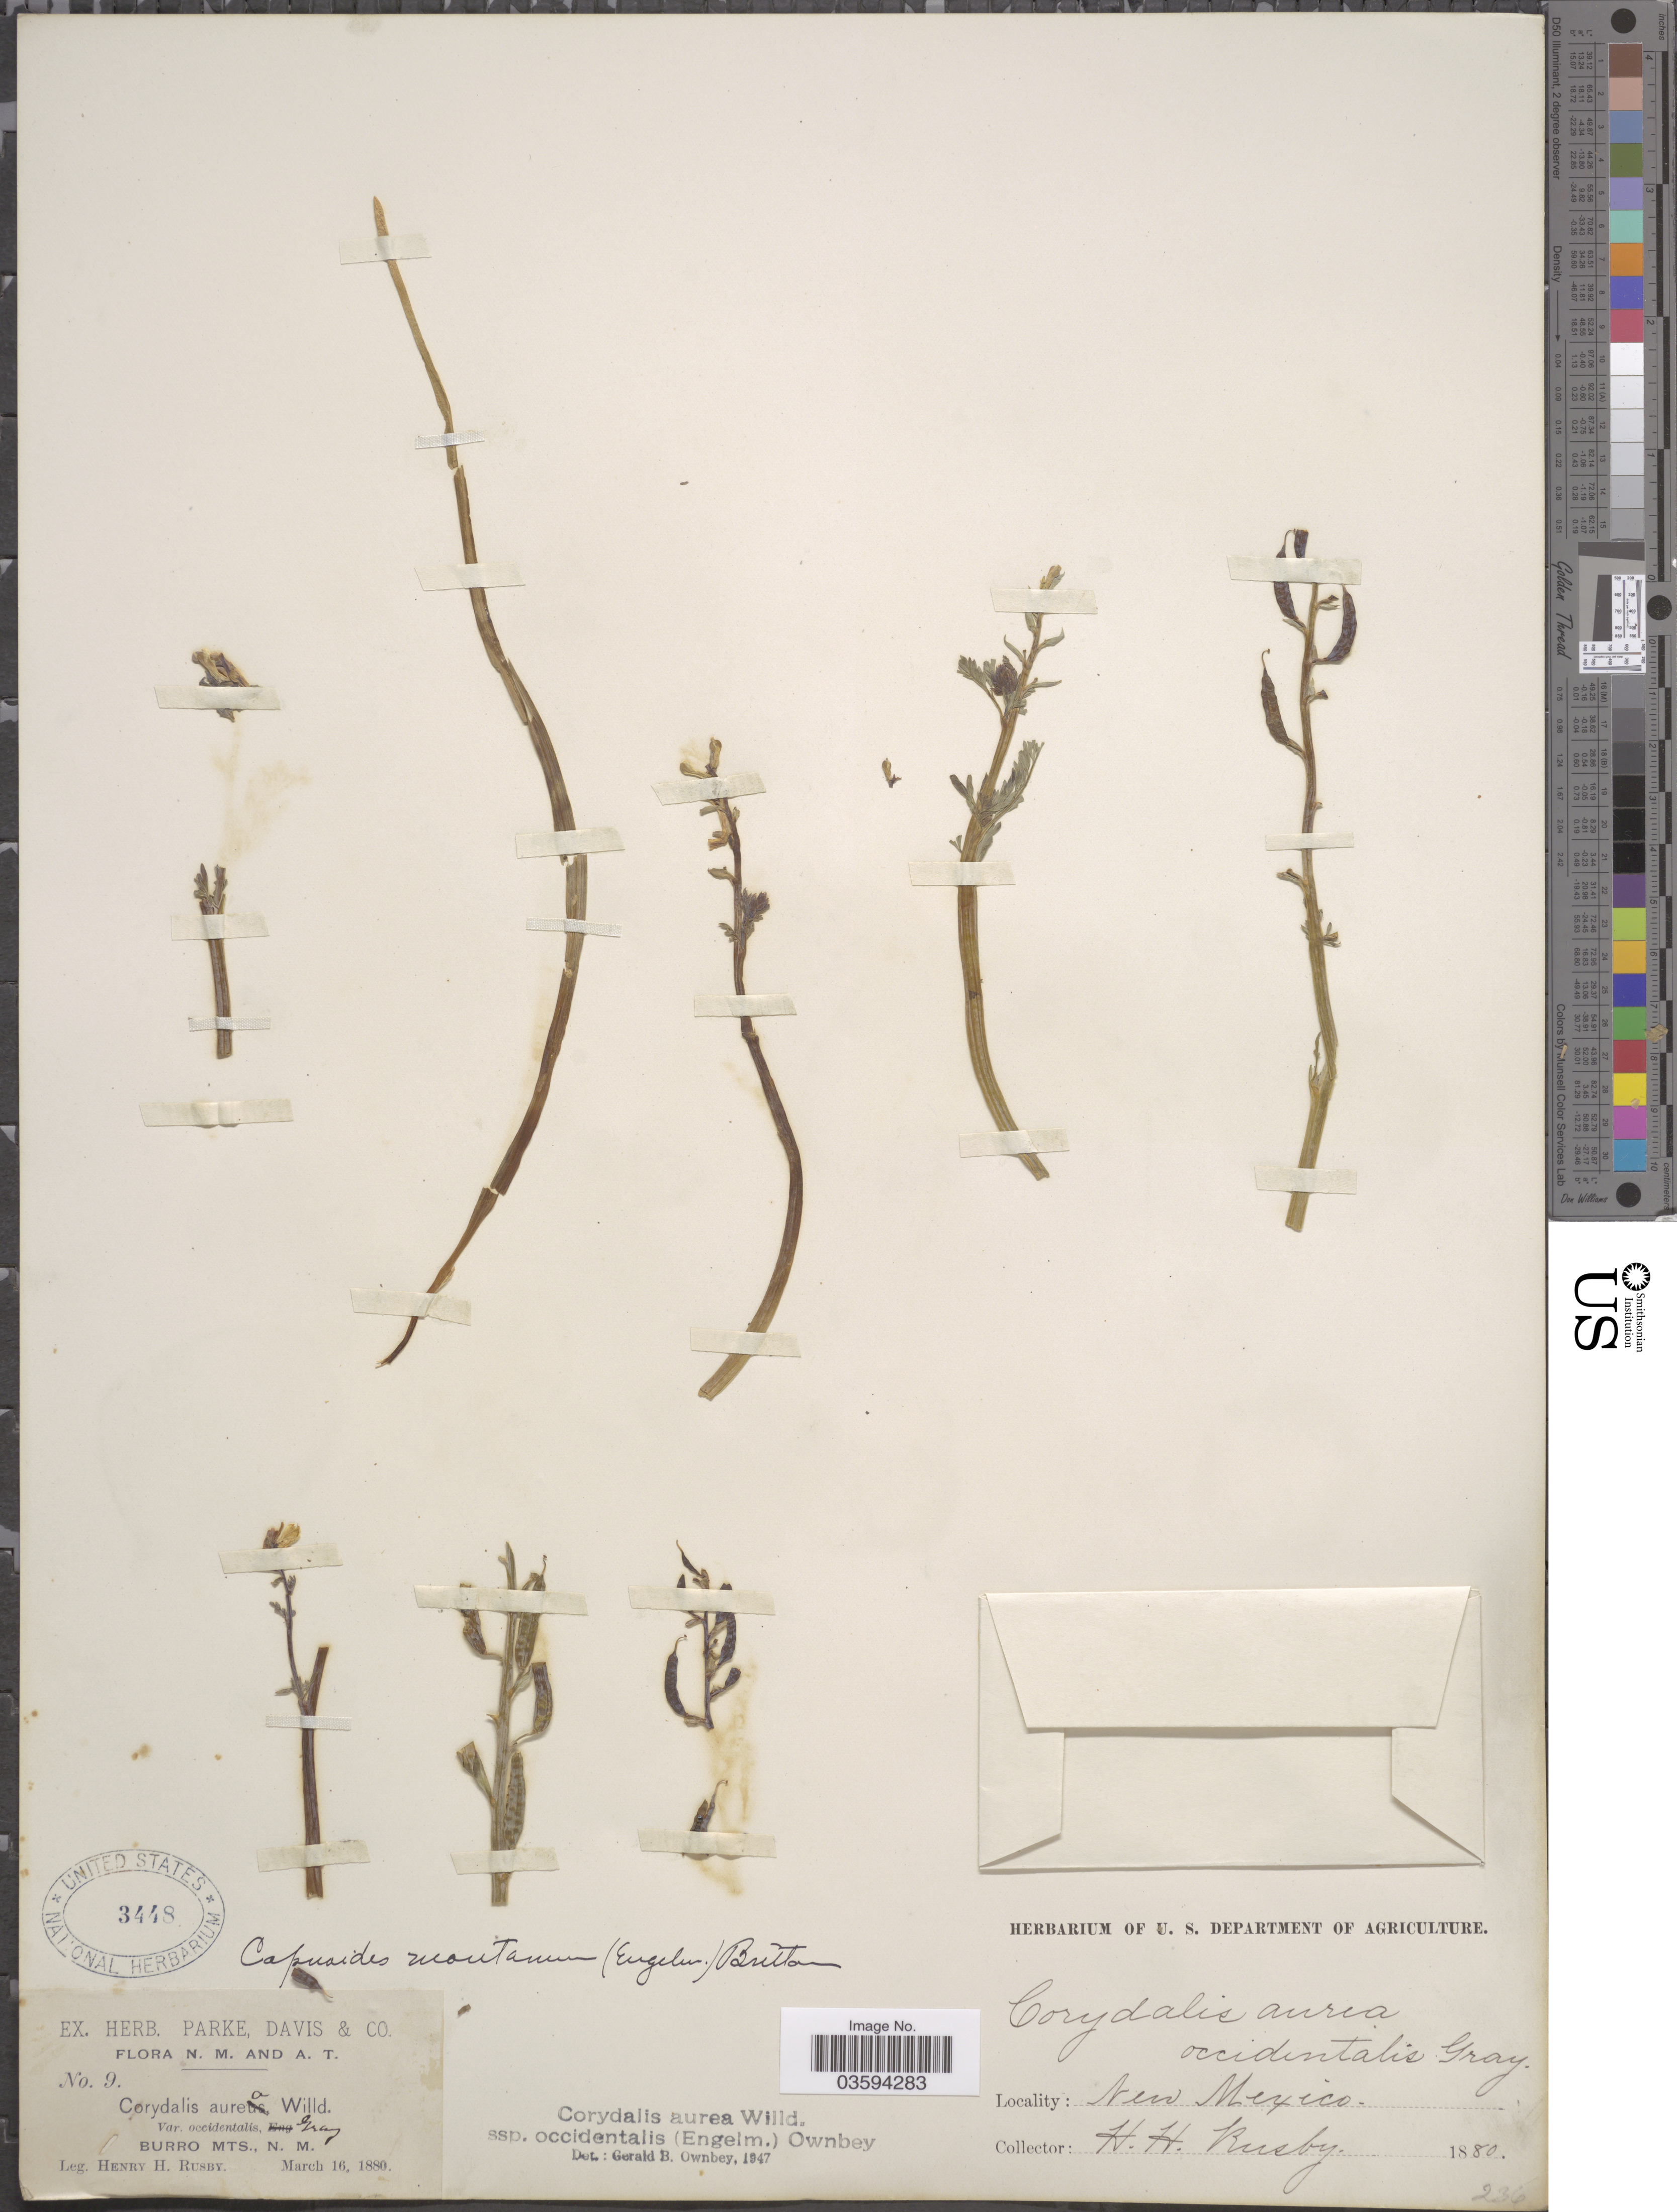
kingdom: Plantae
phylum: Tracheophyta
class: Magnoliopsida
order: Ranunculales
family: Papaveraceae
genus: Corydalis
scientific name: Corydalis aurea subsp. occidentalis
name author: Willd.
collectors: H. H. Rusby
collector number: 9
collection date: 1880-03-16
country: United States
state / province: New Mexico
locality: Burro Mts.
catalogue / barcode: US 3448